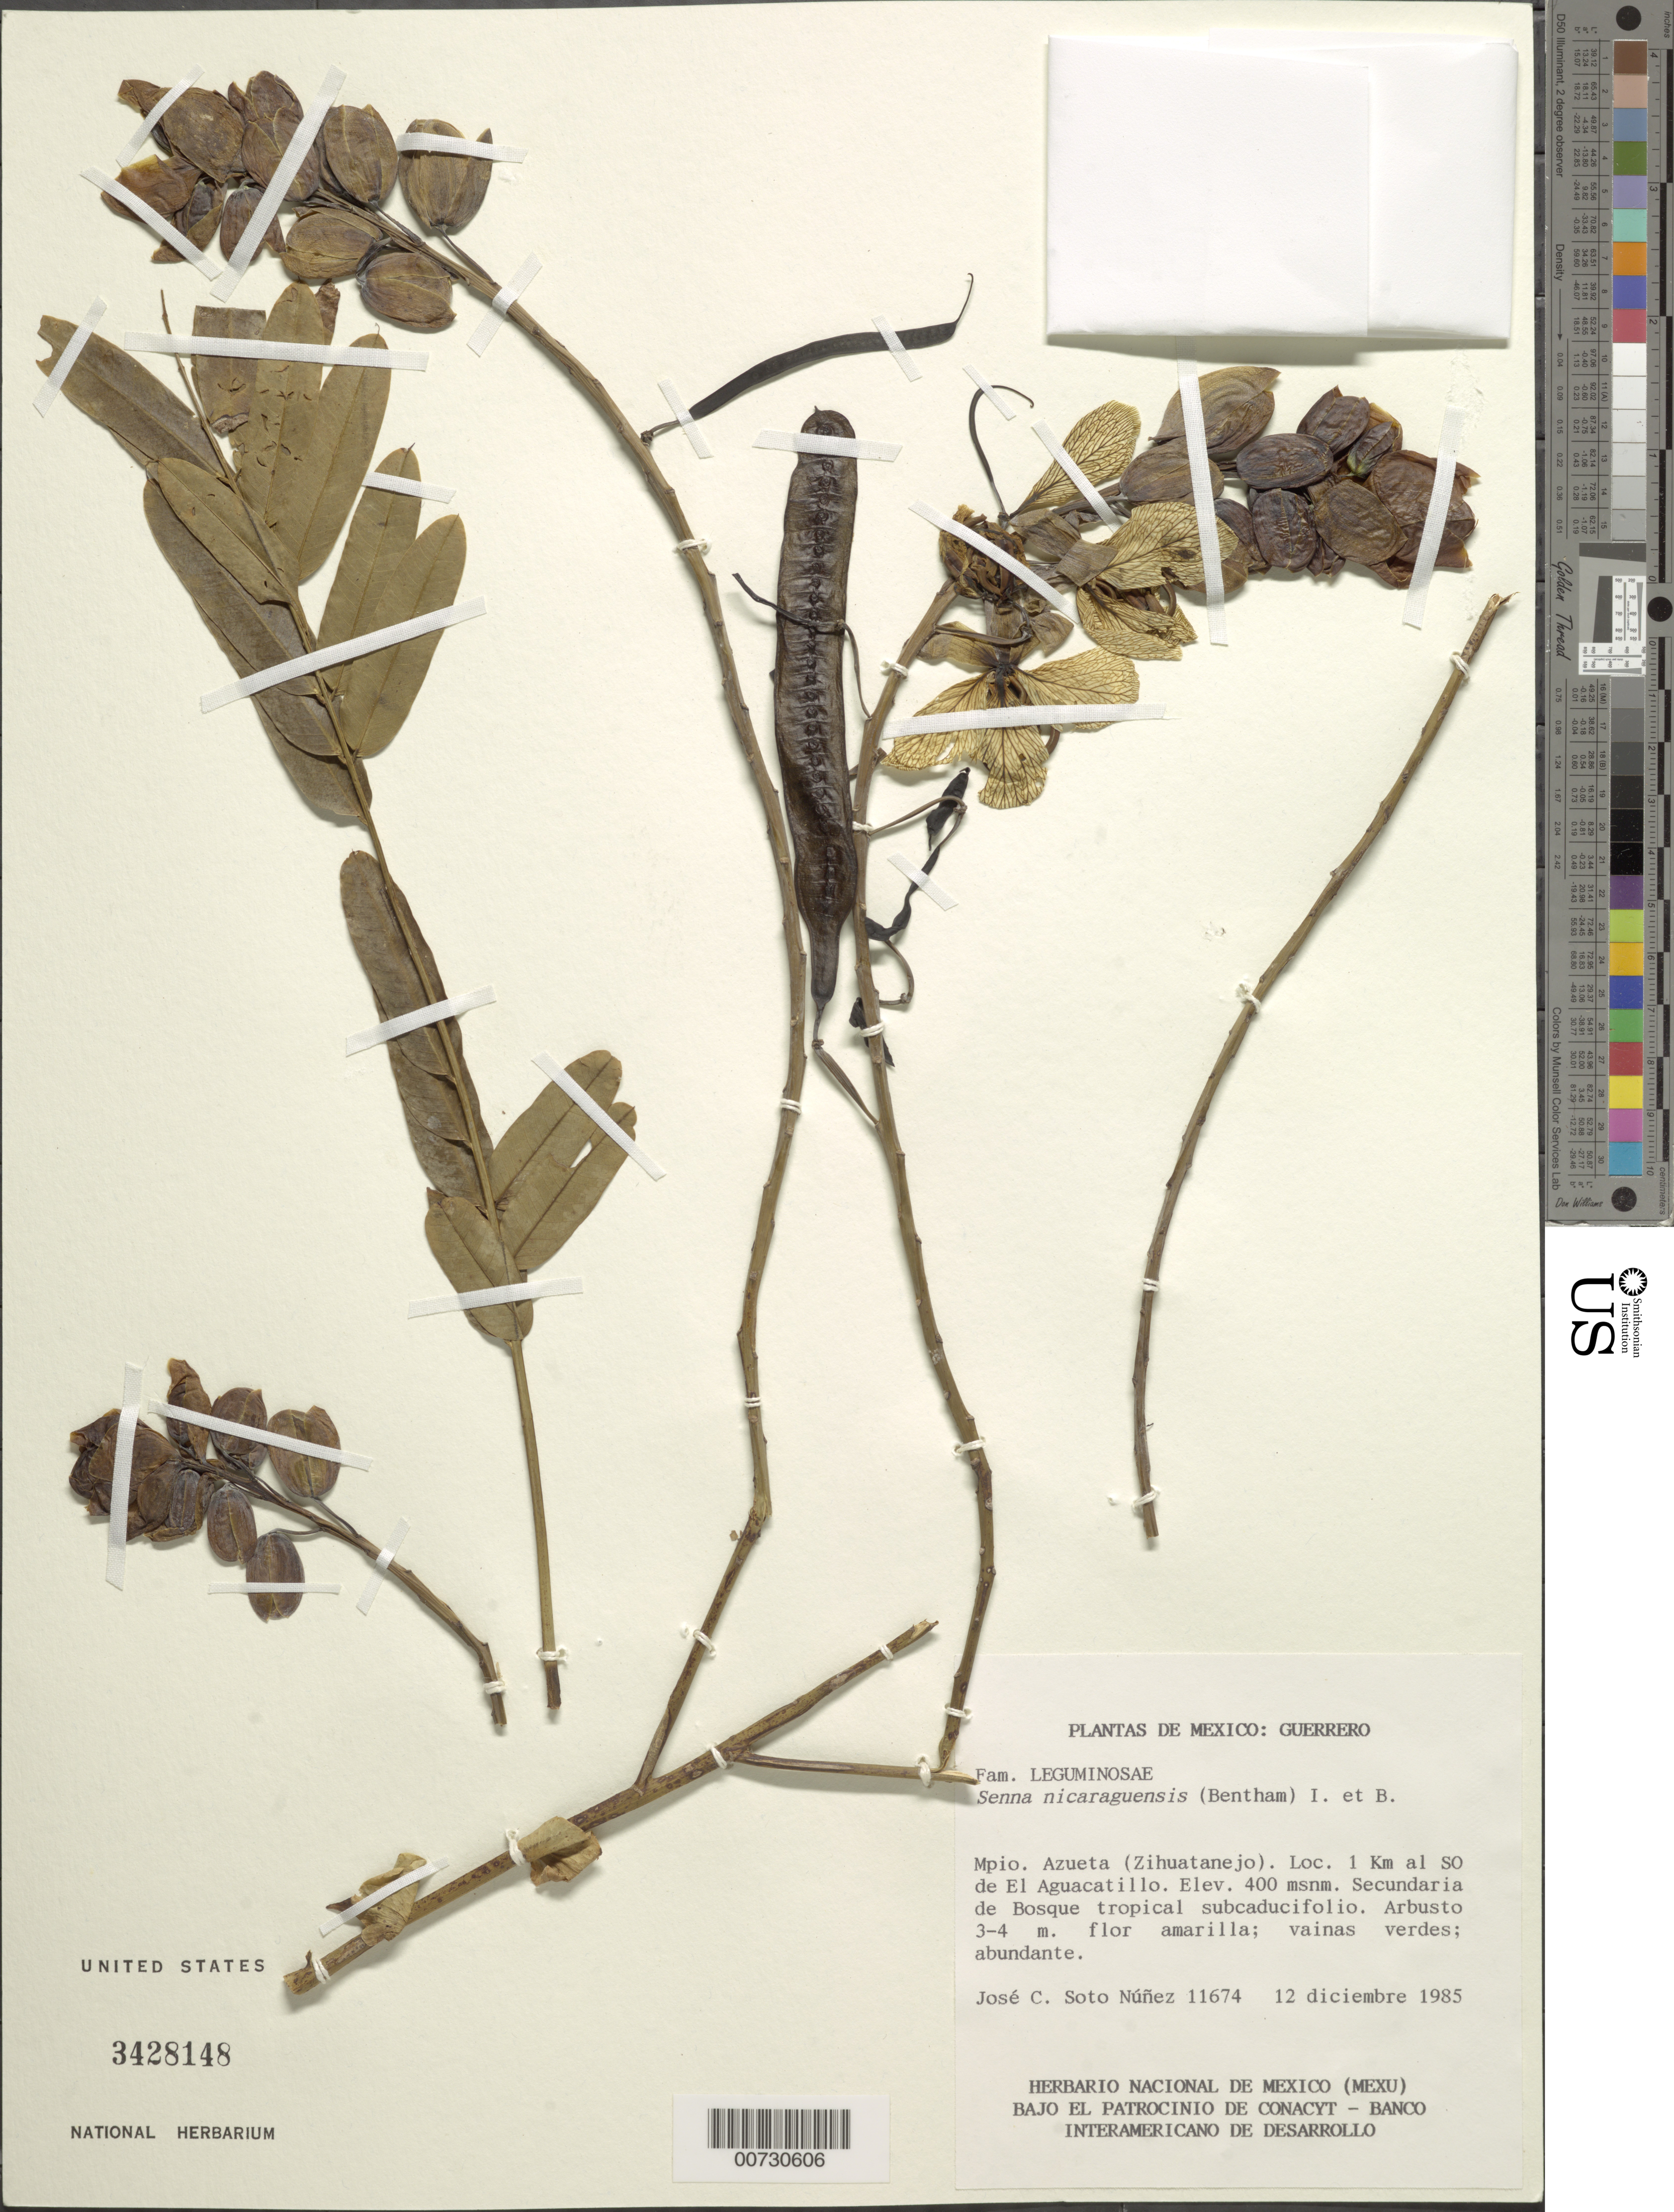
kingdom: Plantae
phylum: Tracheophyta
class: Magnoliopsida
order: Fabales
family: Fabaceae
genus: Senna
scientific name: Senna nicaraguensis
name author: (Benth.) H.S. Irwin & Barneby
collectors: J. C. Soto Núñez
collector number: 11674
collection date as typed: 12 Dec 1985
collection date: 1985-12-12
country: Mexico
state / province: Guerrero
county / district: Azueta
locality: Loc. 1 Km al SO de El Aguacatillo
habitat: Secundaria de Bosque tropical subcaducifolio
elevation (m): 400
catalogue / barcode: US 3428148